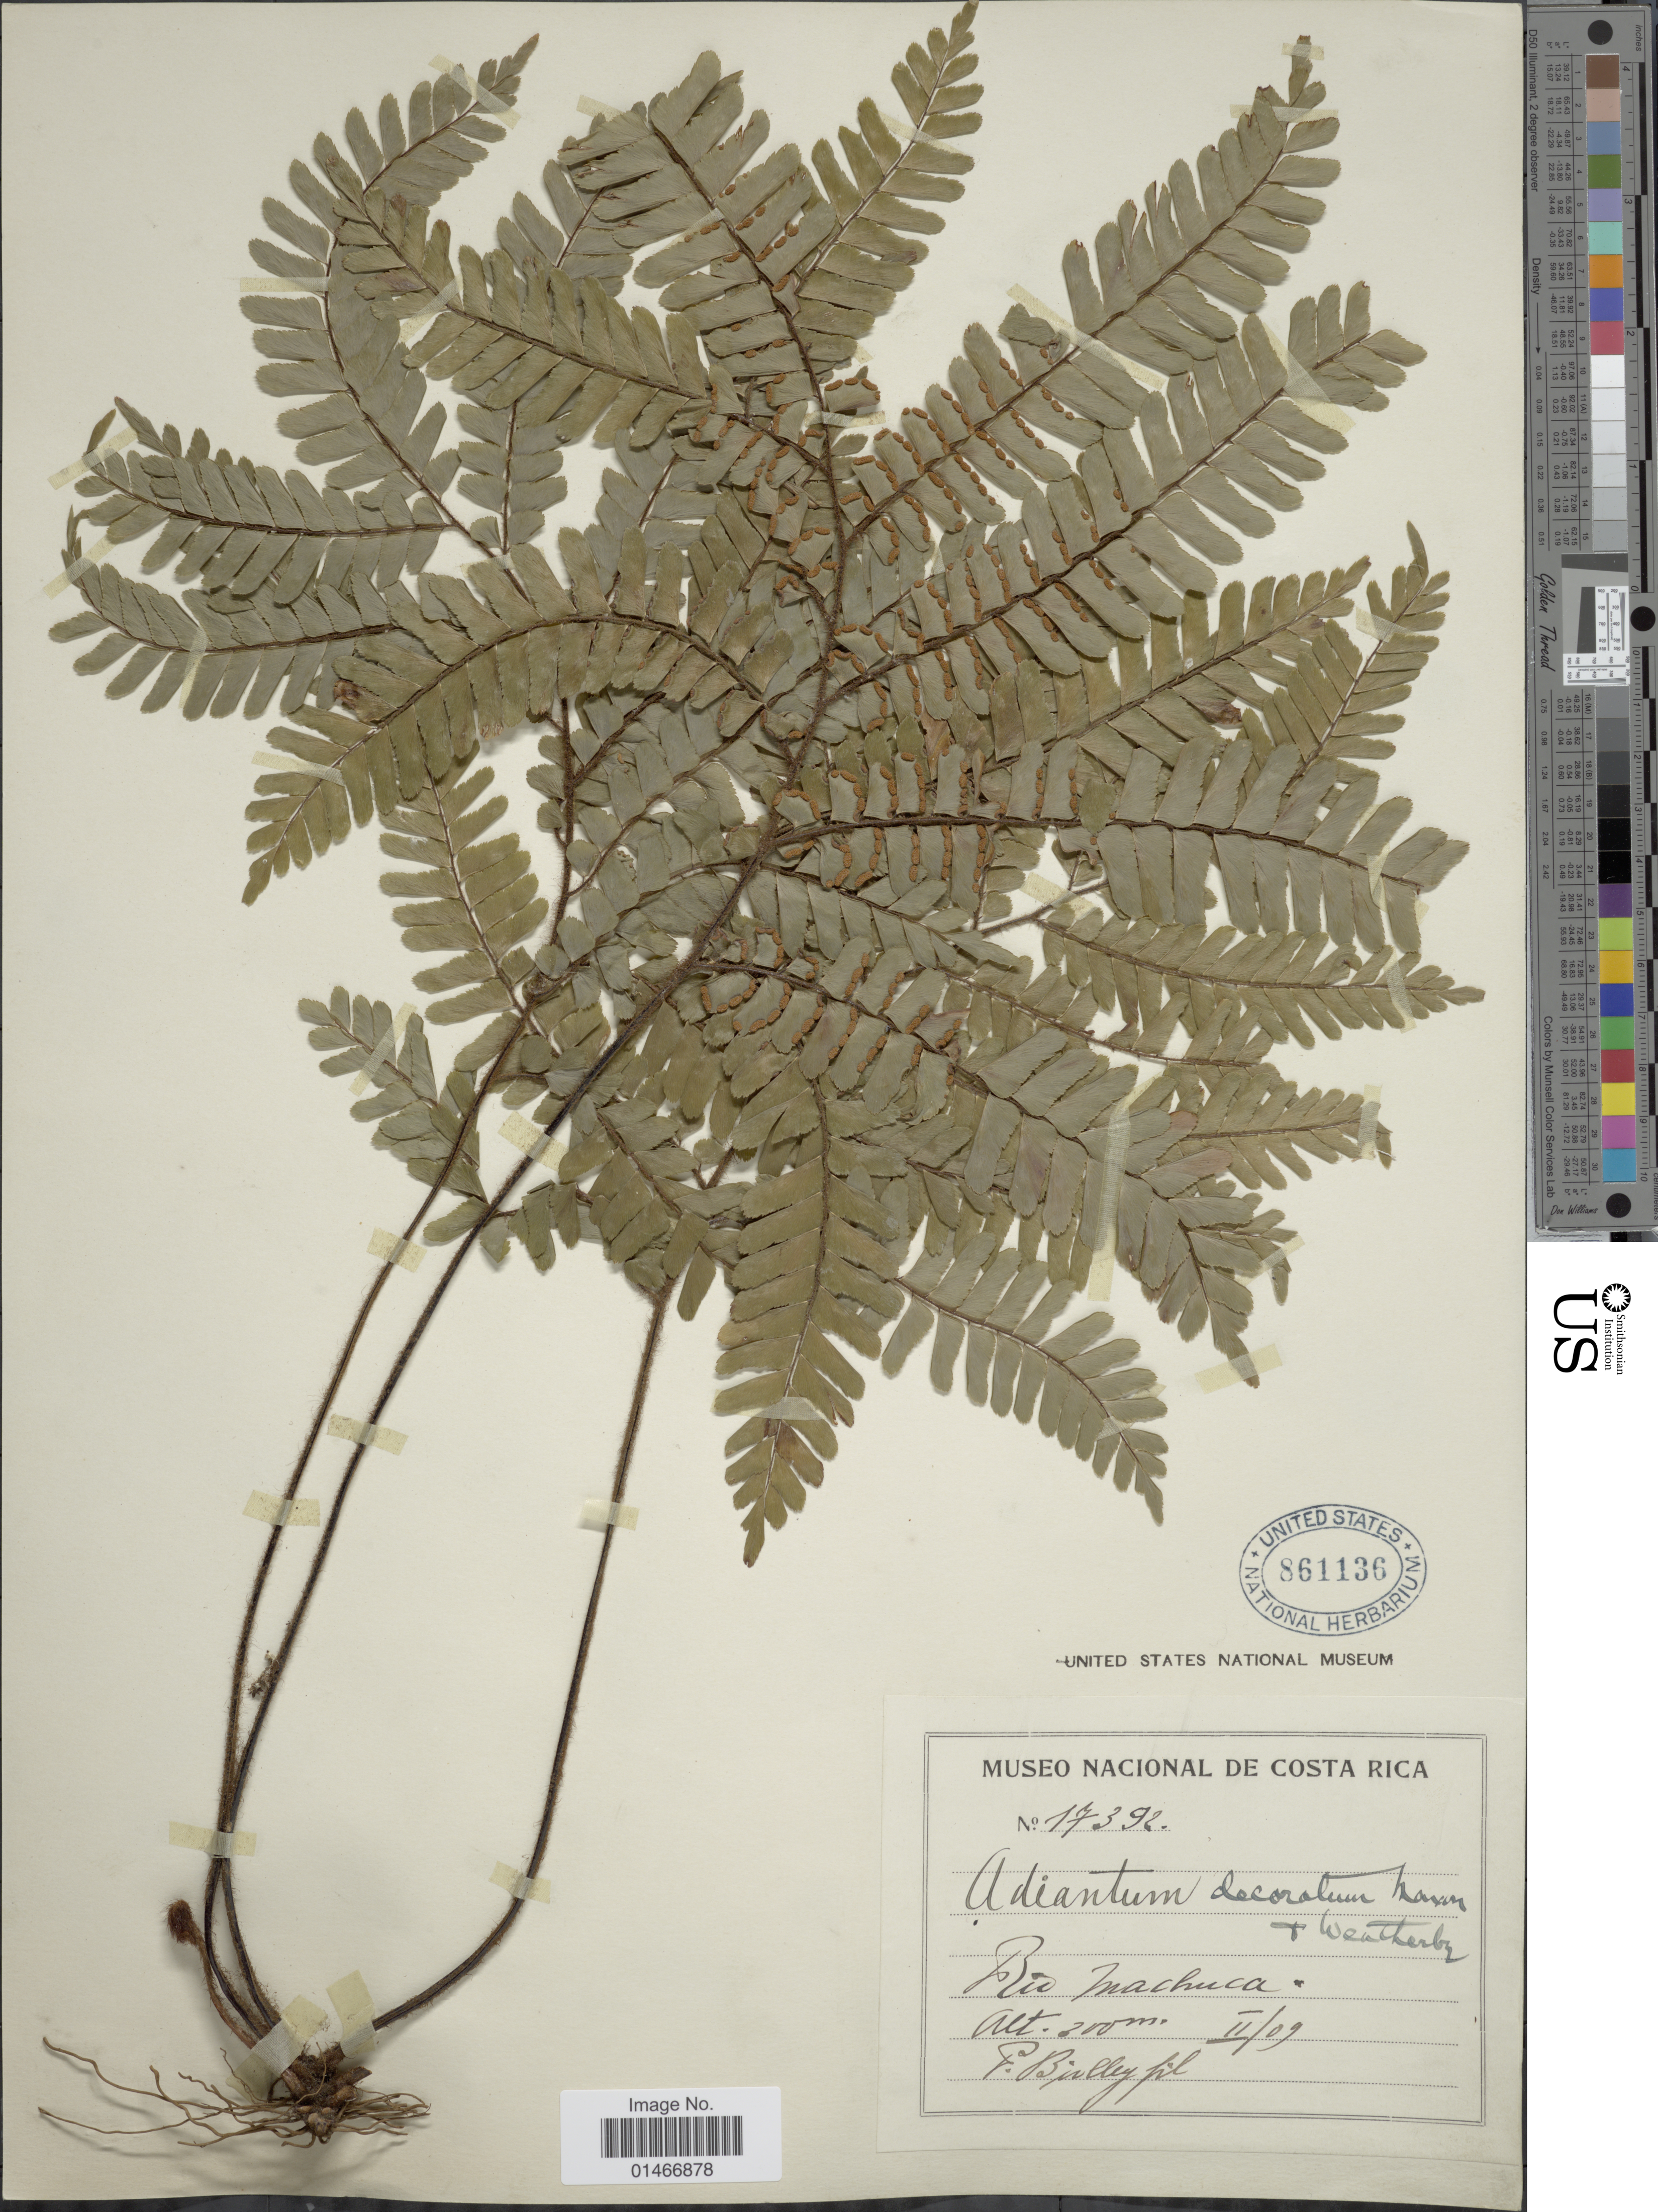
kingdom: Plantae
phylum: Tracheophyta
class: Polypodiopsida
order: Polypodiales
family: Pteridaceae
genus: Adiantum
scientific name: Adiantum decoratum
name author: Maxon & Weath.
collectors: P. Biolley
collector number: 17392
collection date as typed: Transcribed d/m/y: /2/9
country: Costa Rica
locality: Rio Machuca.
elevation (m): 300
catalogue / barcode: US 861136